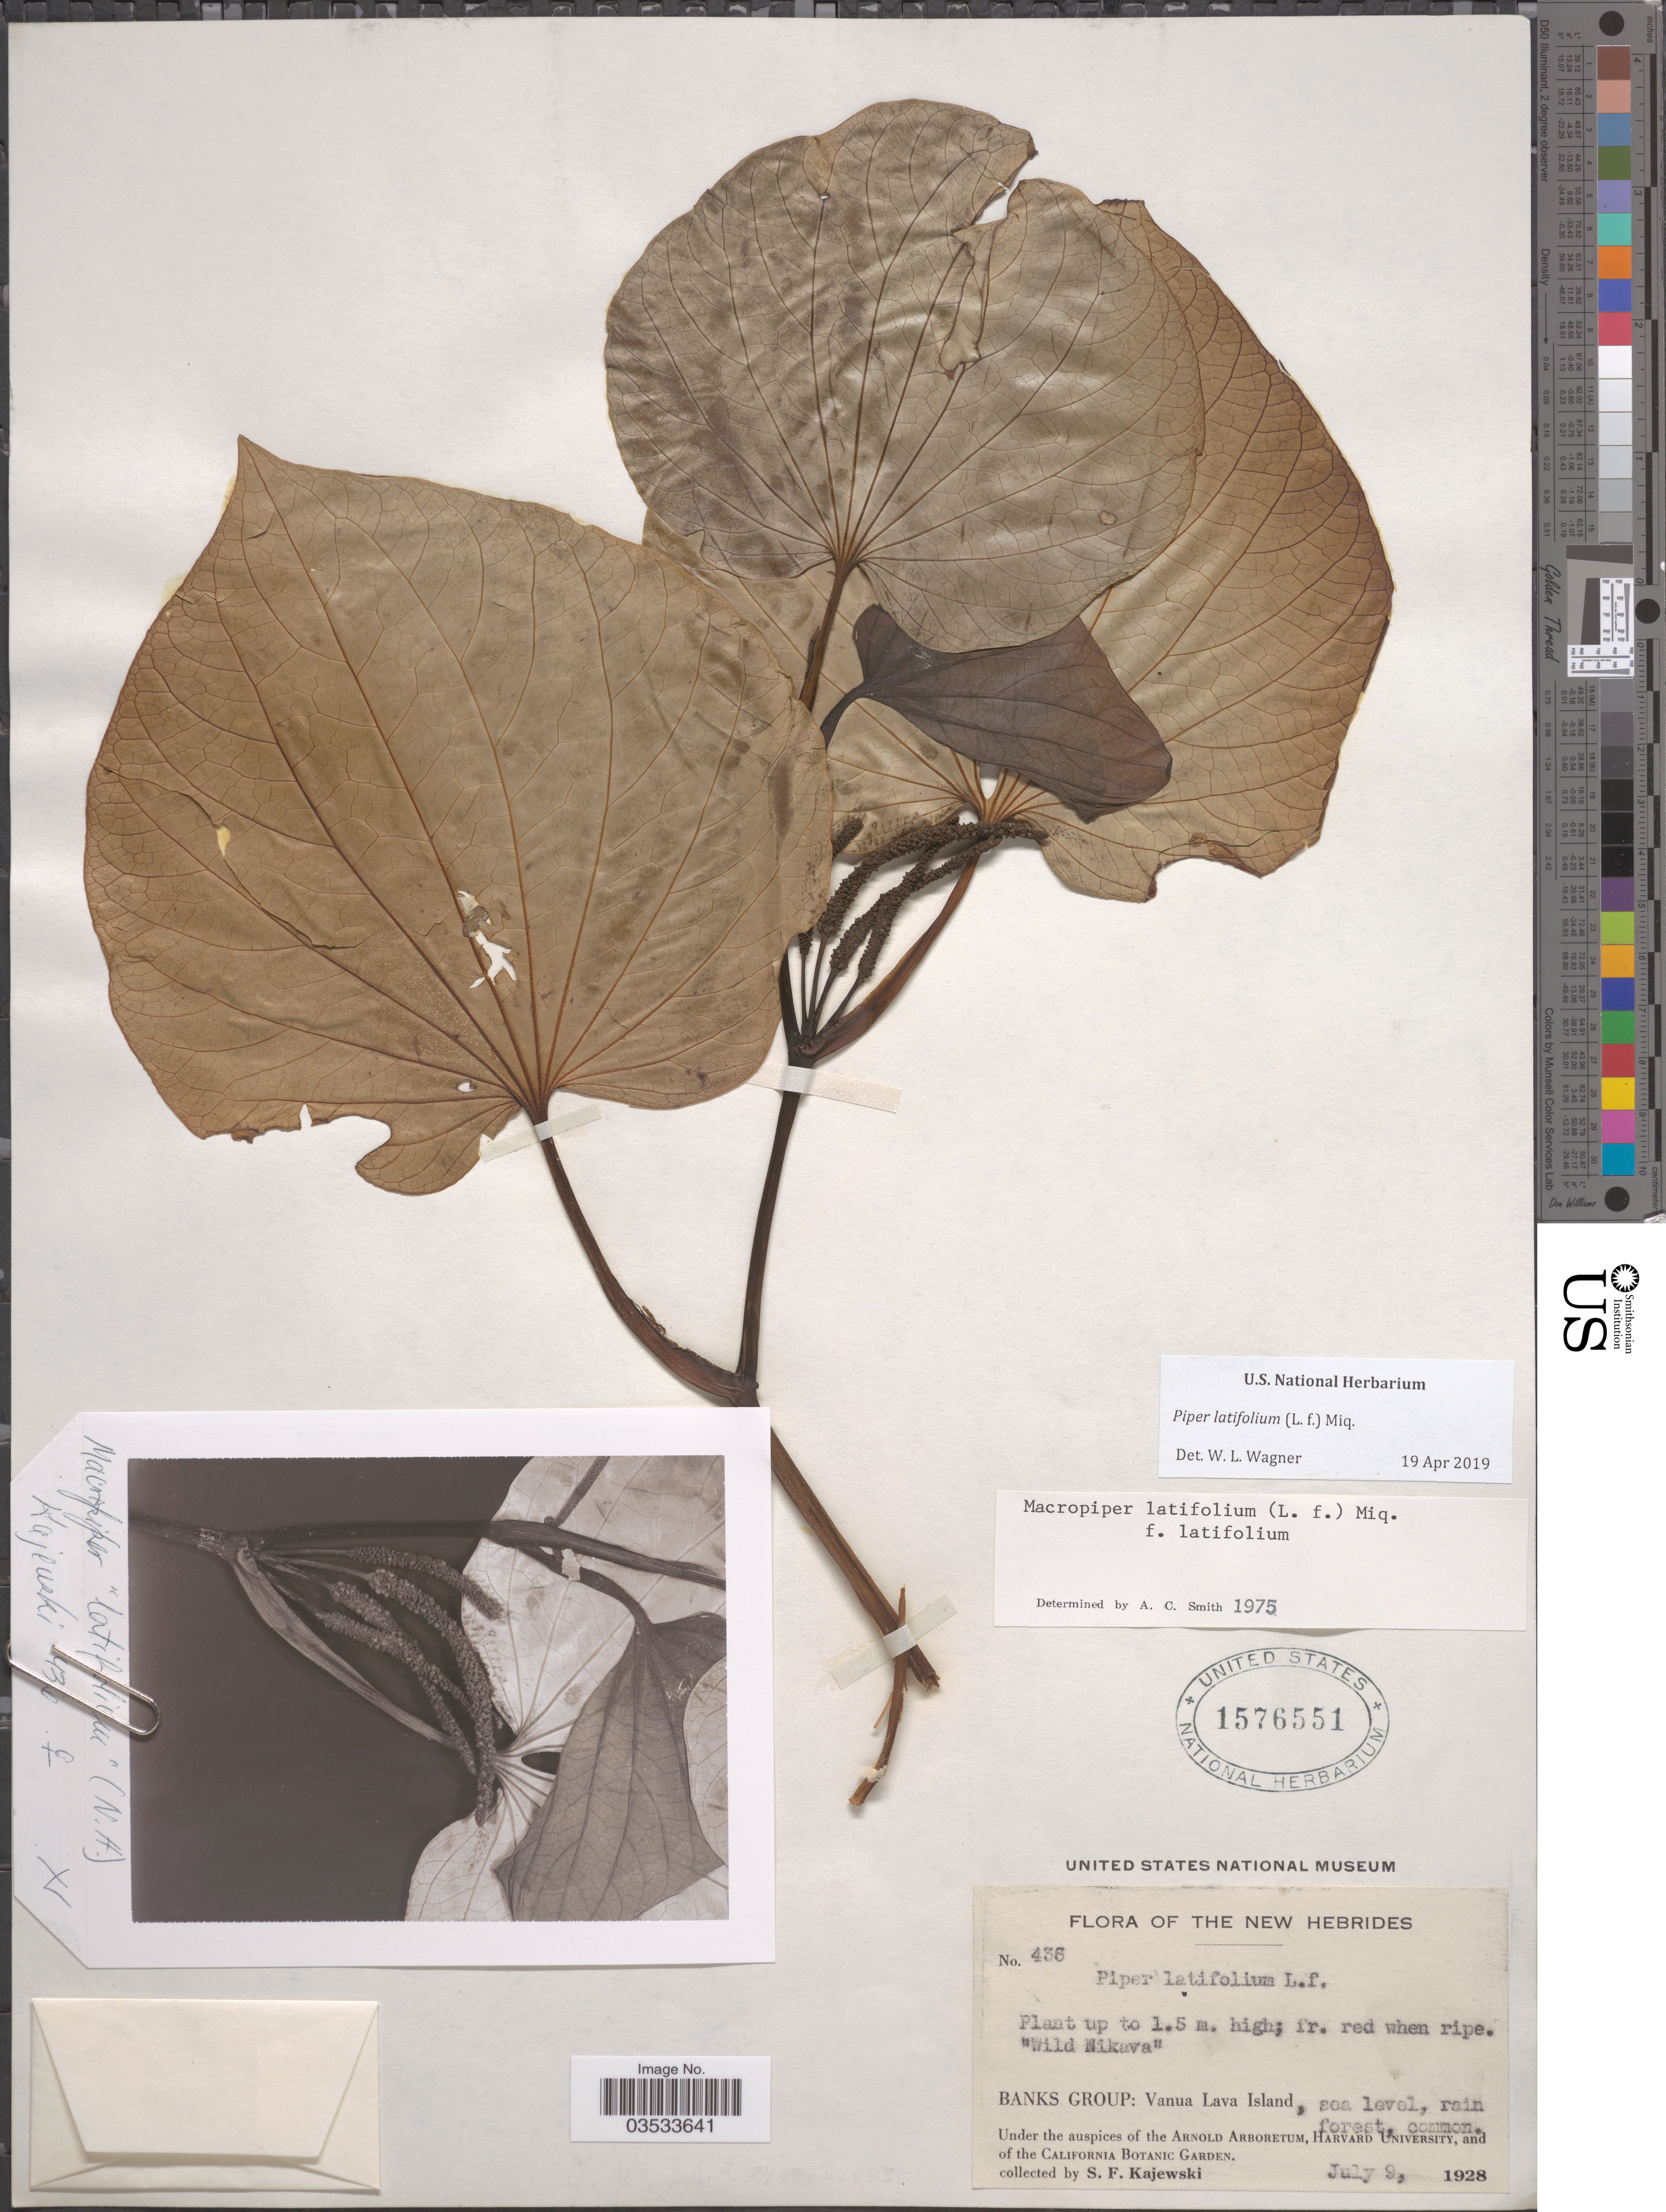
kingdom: Plantae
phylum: Tracheophyta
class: Magnoliopsida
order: Piperales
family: Piperaceae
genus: Piper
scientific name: Piper latifolium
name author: L. f.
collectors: S. Kajewski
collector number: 436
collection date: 1928-07-09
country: Vanuatu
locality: The New Hebrides. Banks Group: Vanua Lava Island.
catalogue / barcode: US 1576551